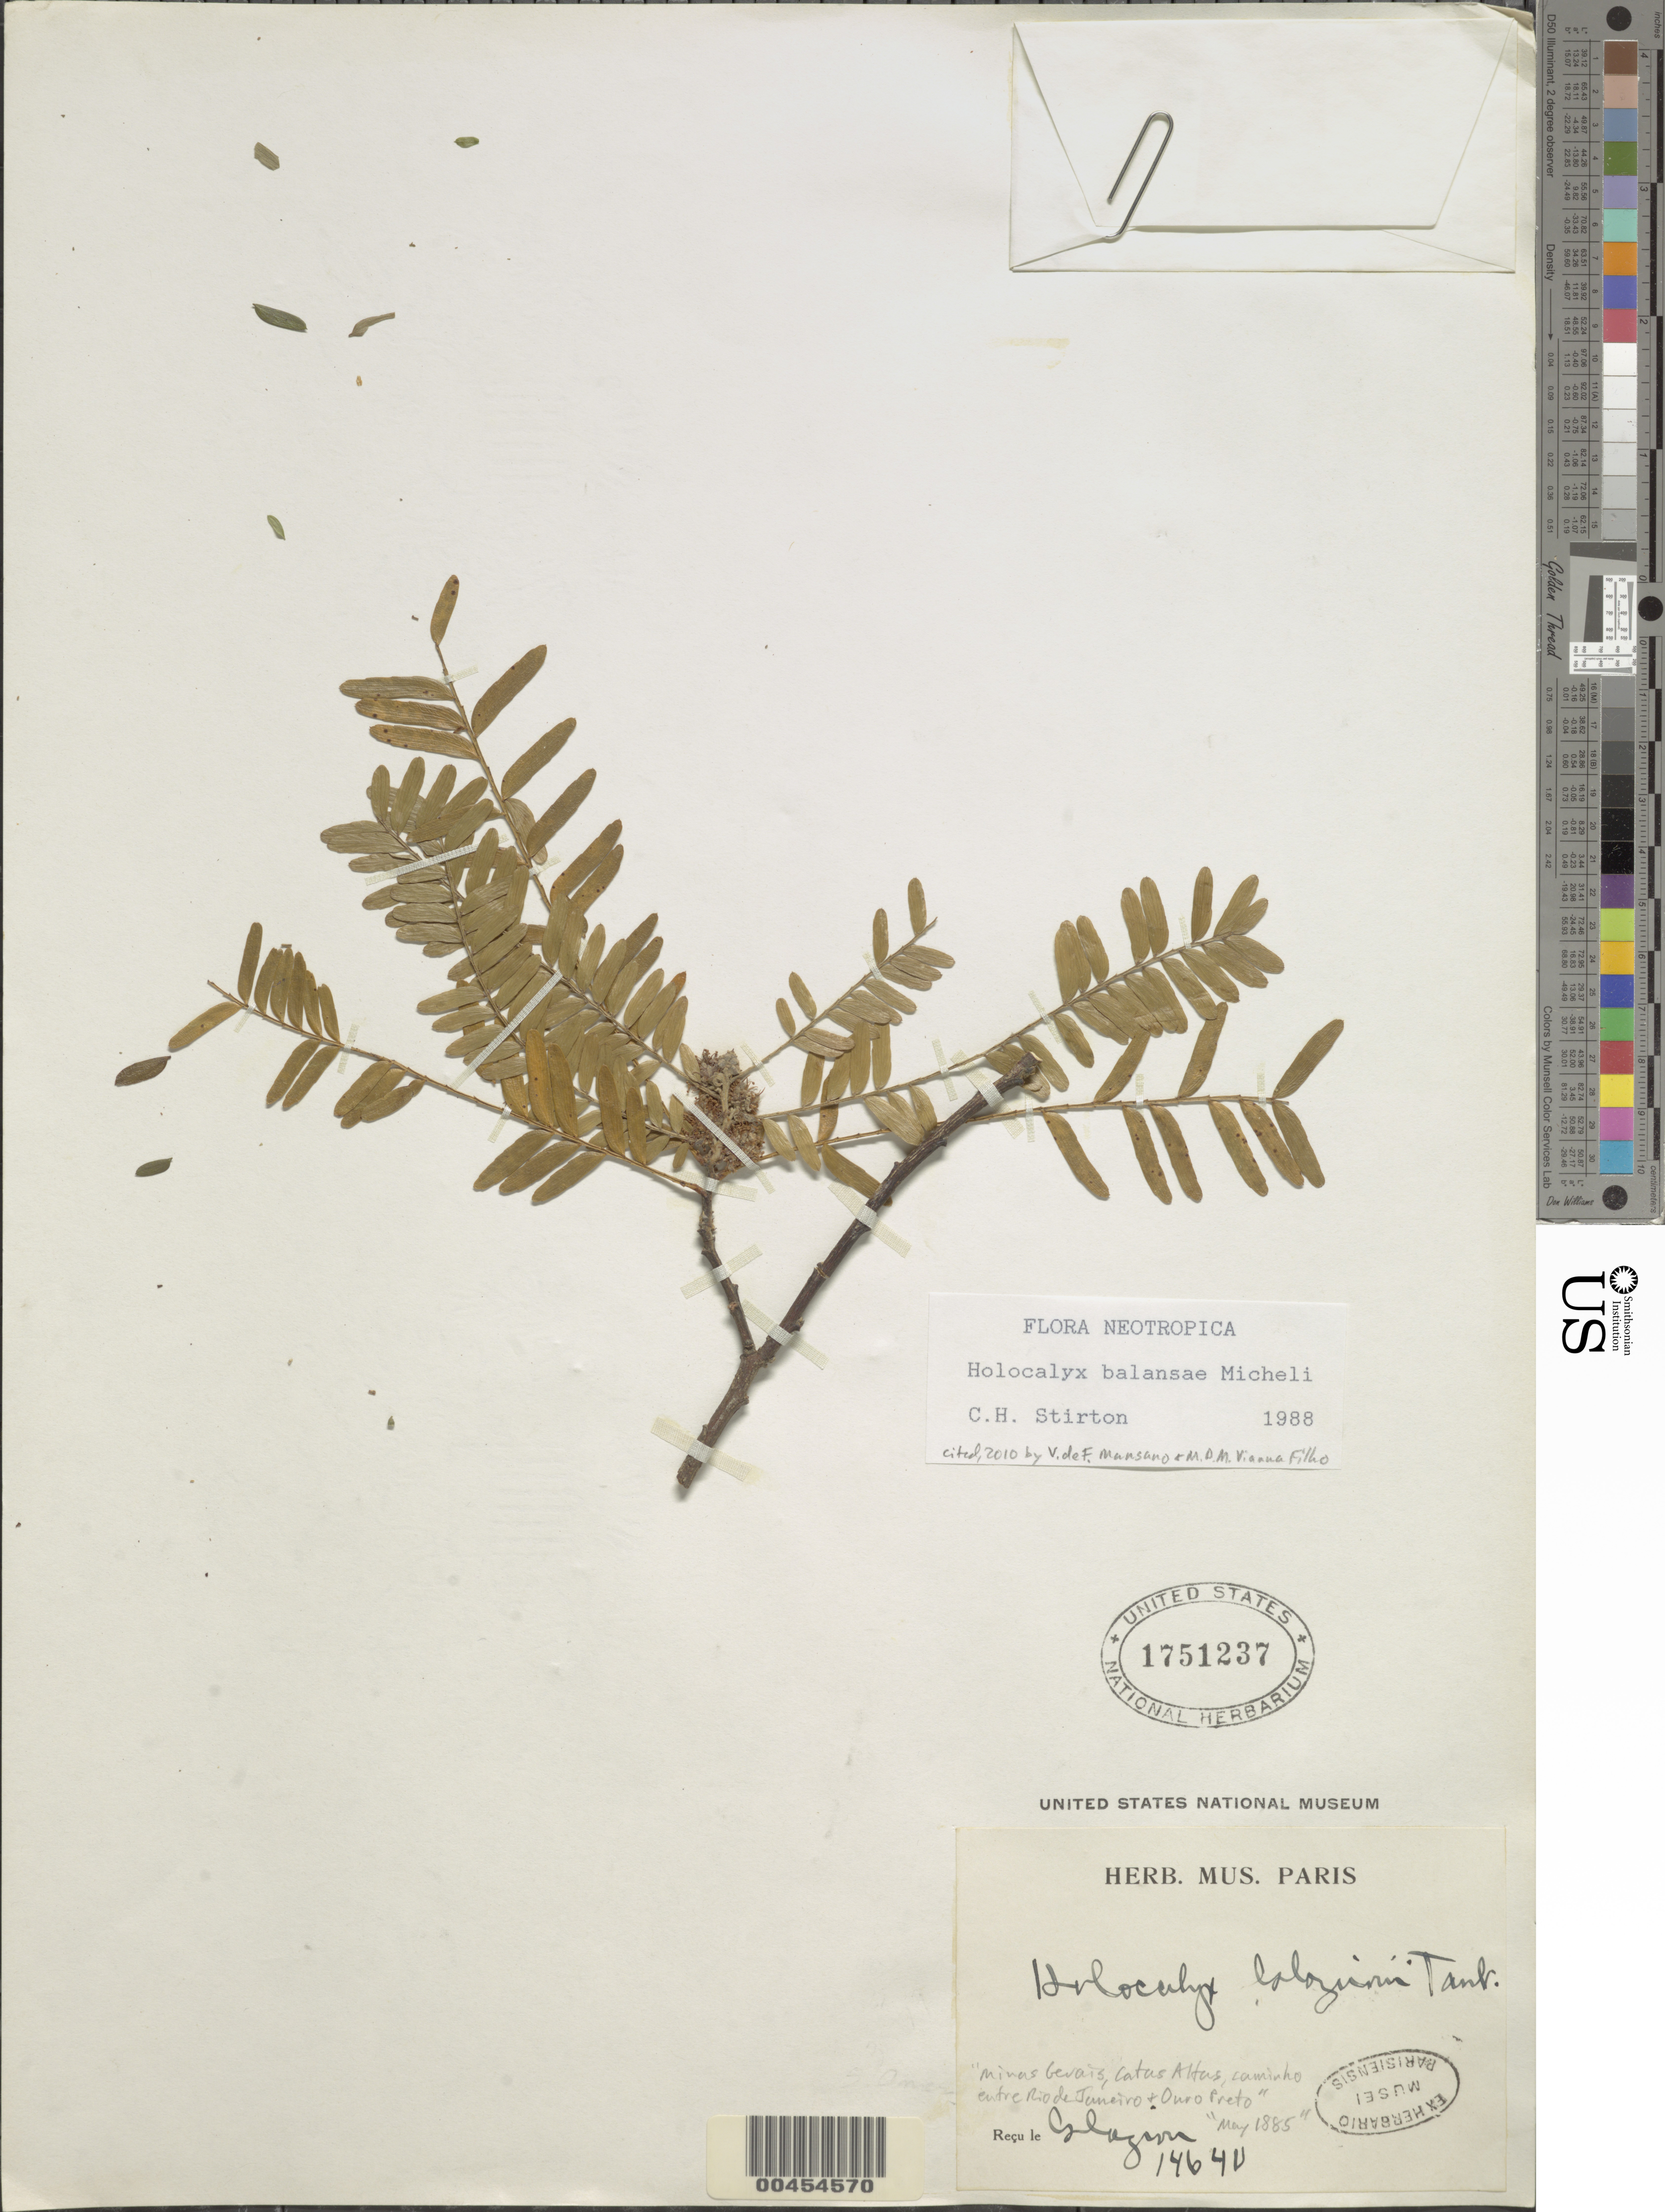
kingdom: Plantae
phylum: Tracheophyta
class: Magnoliopsida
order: Fabales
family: Fabaceae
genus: Holocalyx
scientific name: Holocalyx balansae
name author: Micheli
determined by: Stirton, Charles H.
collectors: A. F. M. Glaziou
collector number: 14640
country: Germany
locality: Gorgenthal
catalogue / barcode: US 1751237